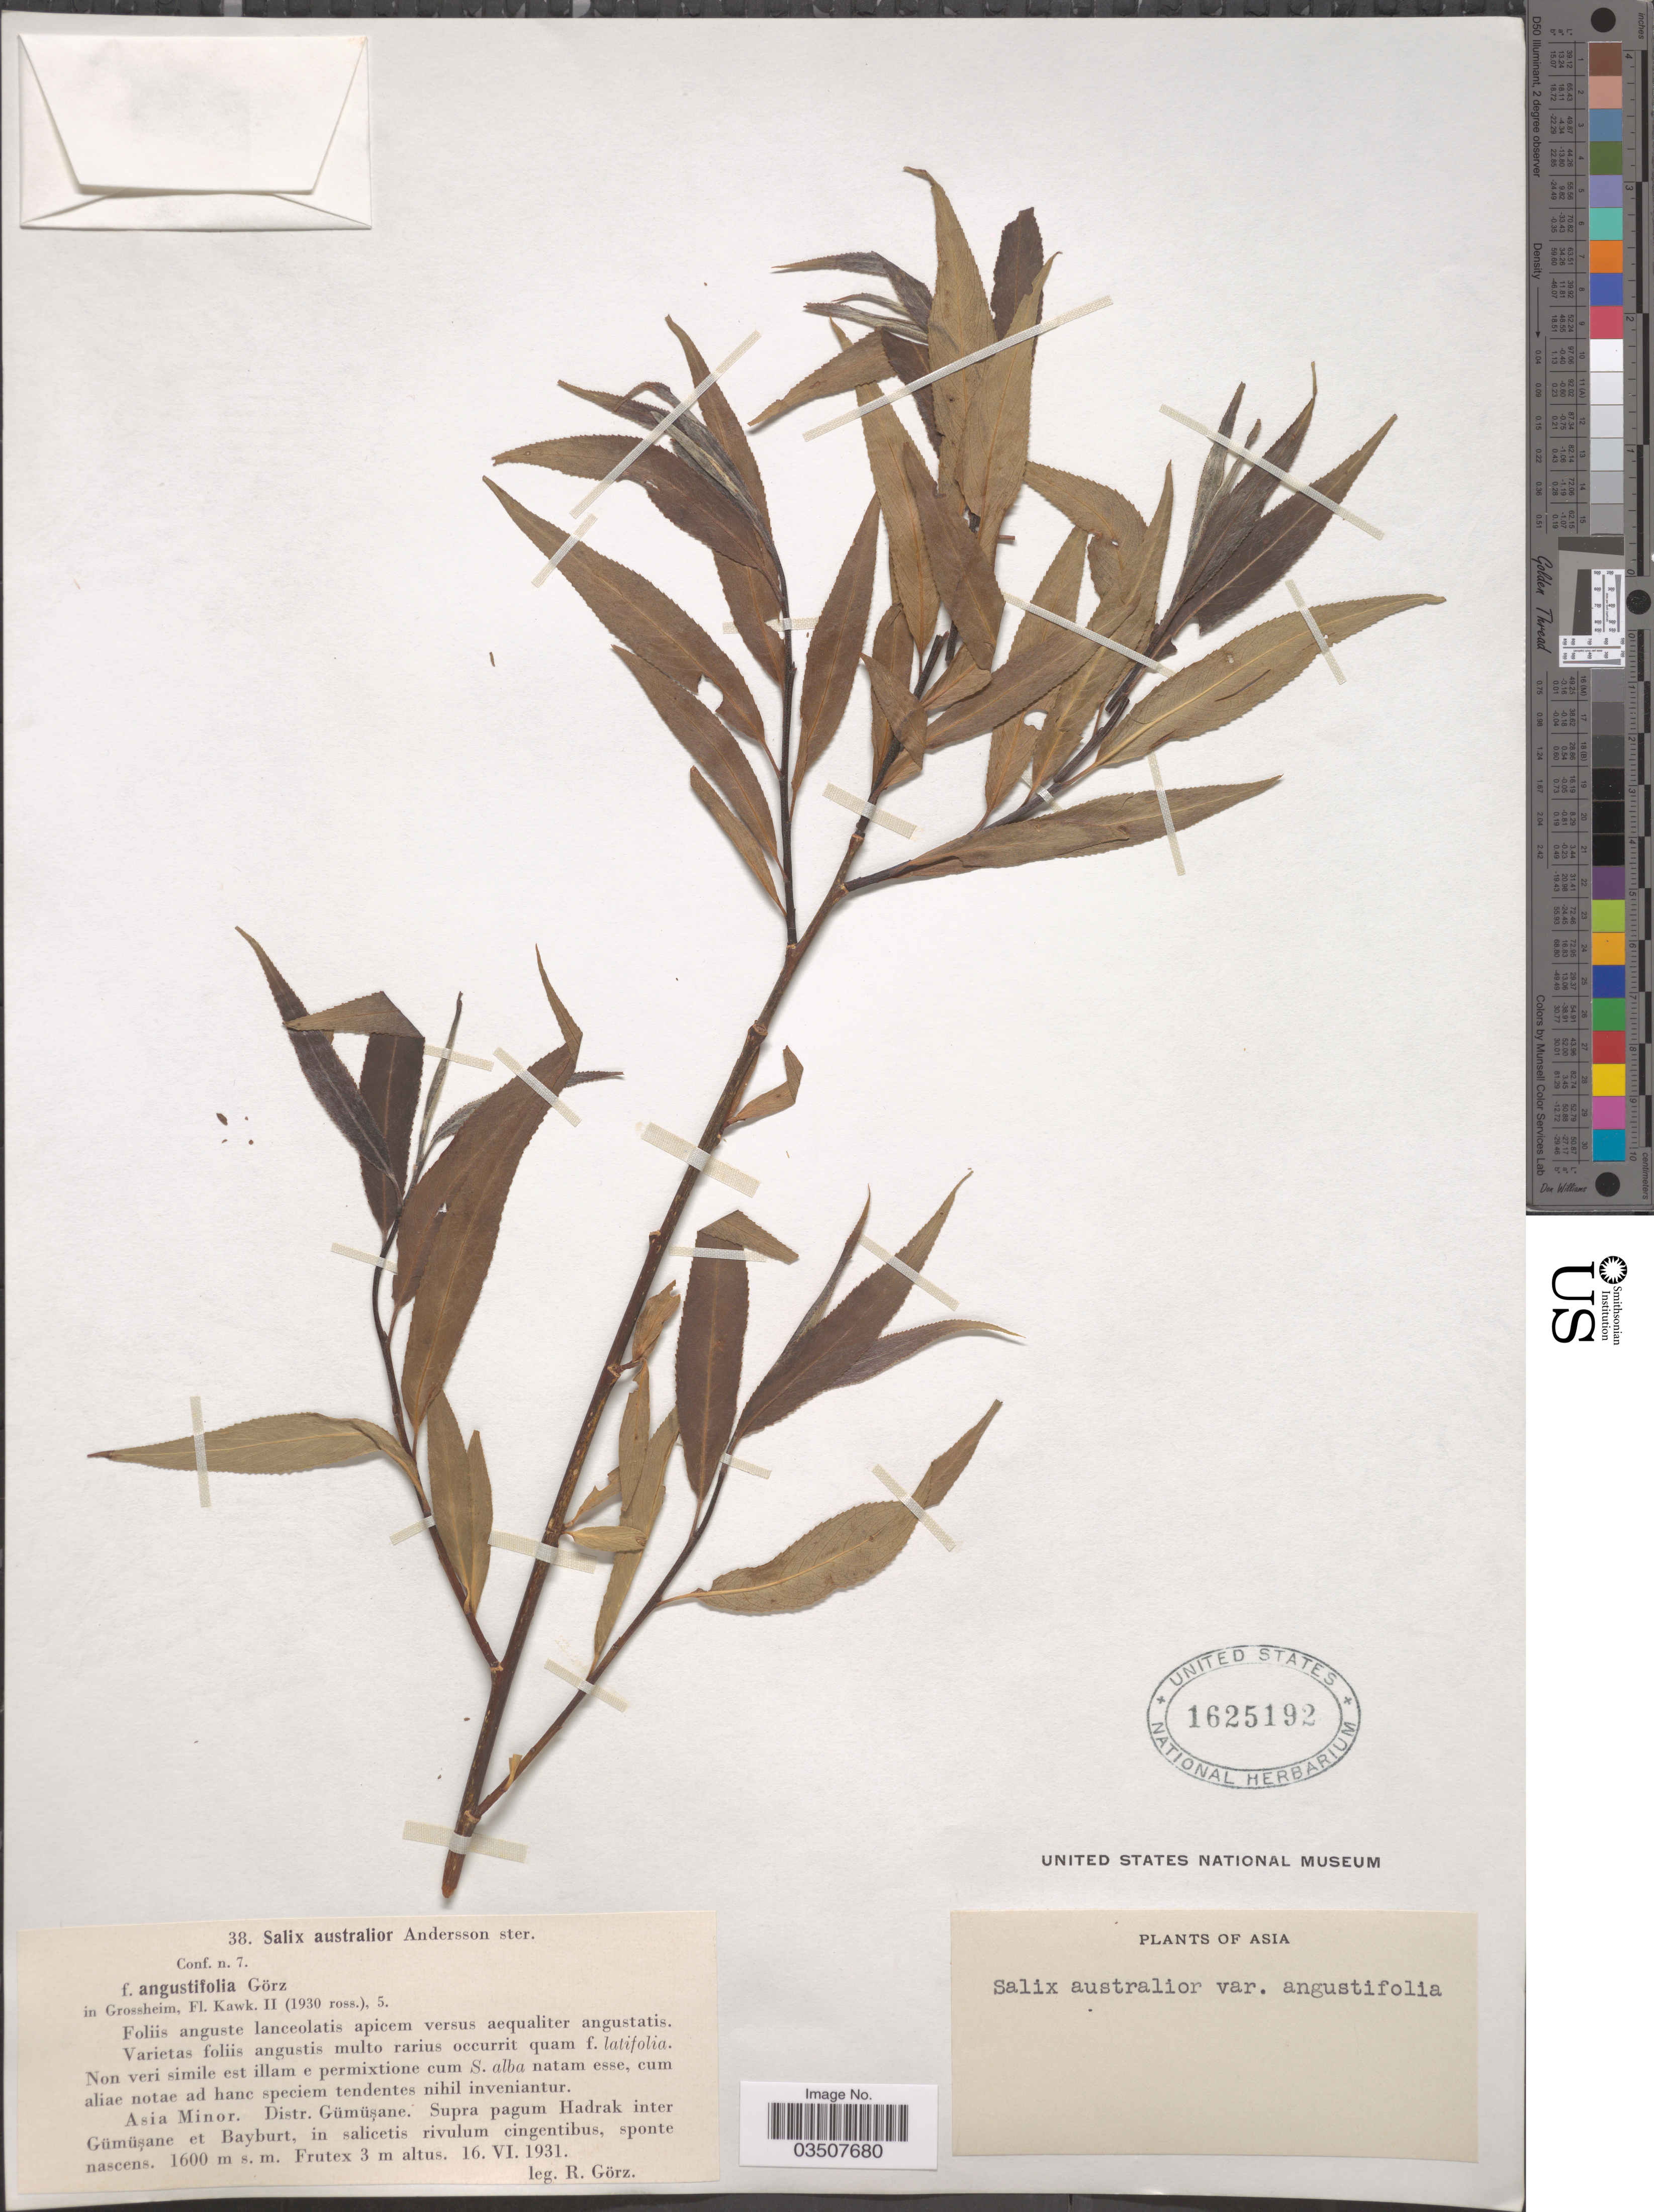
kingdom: Plantae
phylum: Tracheophyta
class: Magnoliopsida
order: Malpighiales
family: Salicaceae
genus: Salix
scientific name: Salix australior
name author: Andersson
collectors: R. Görz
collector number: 38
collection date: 1931-06-16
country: Turkey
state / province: Gumushane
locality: Asia Minor. Distr. Gümüşane. Supra pagum Hadrak inter Gümüşane et Bayburt, in salicetis rivulum cingentibus, sponte nascens.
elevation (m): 1600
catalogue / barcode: US 1625192